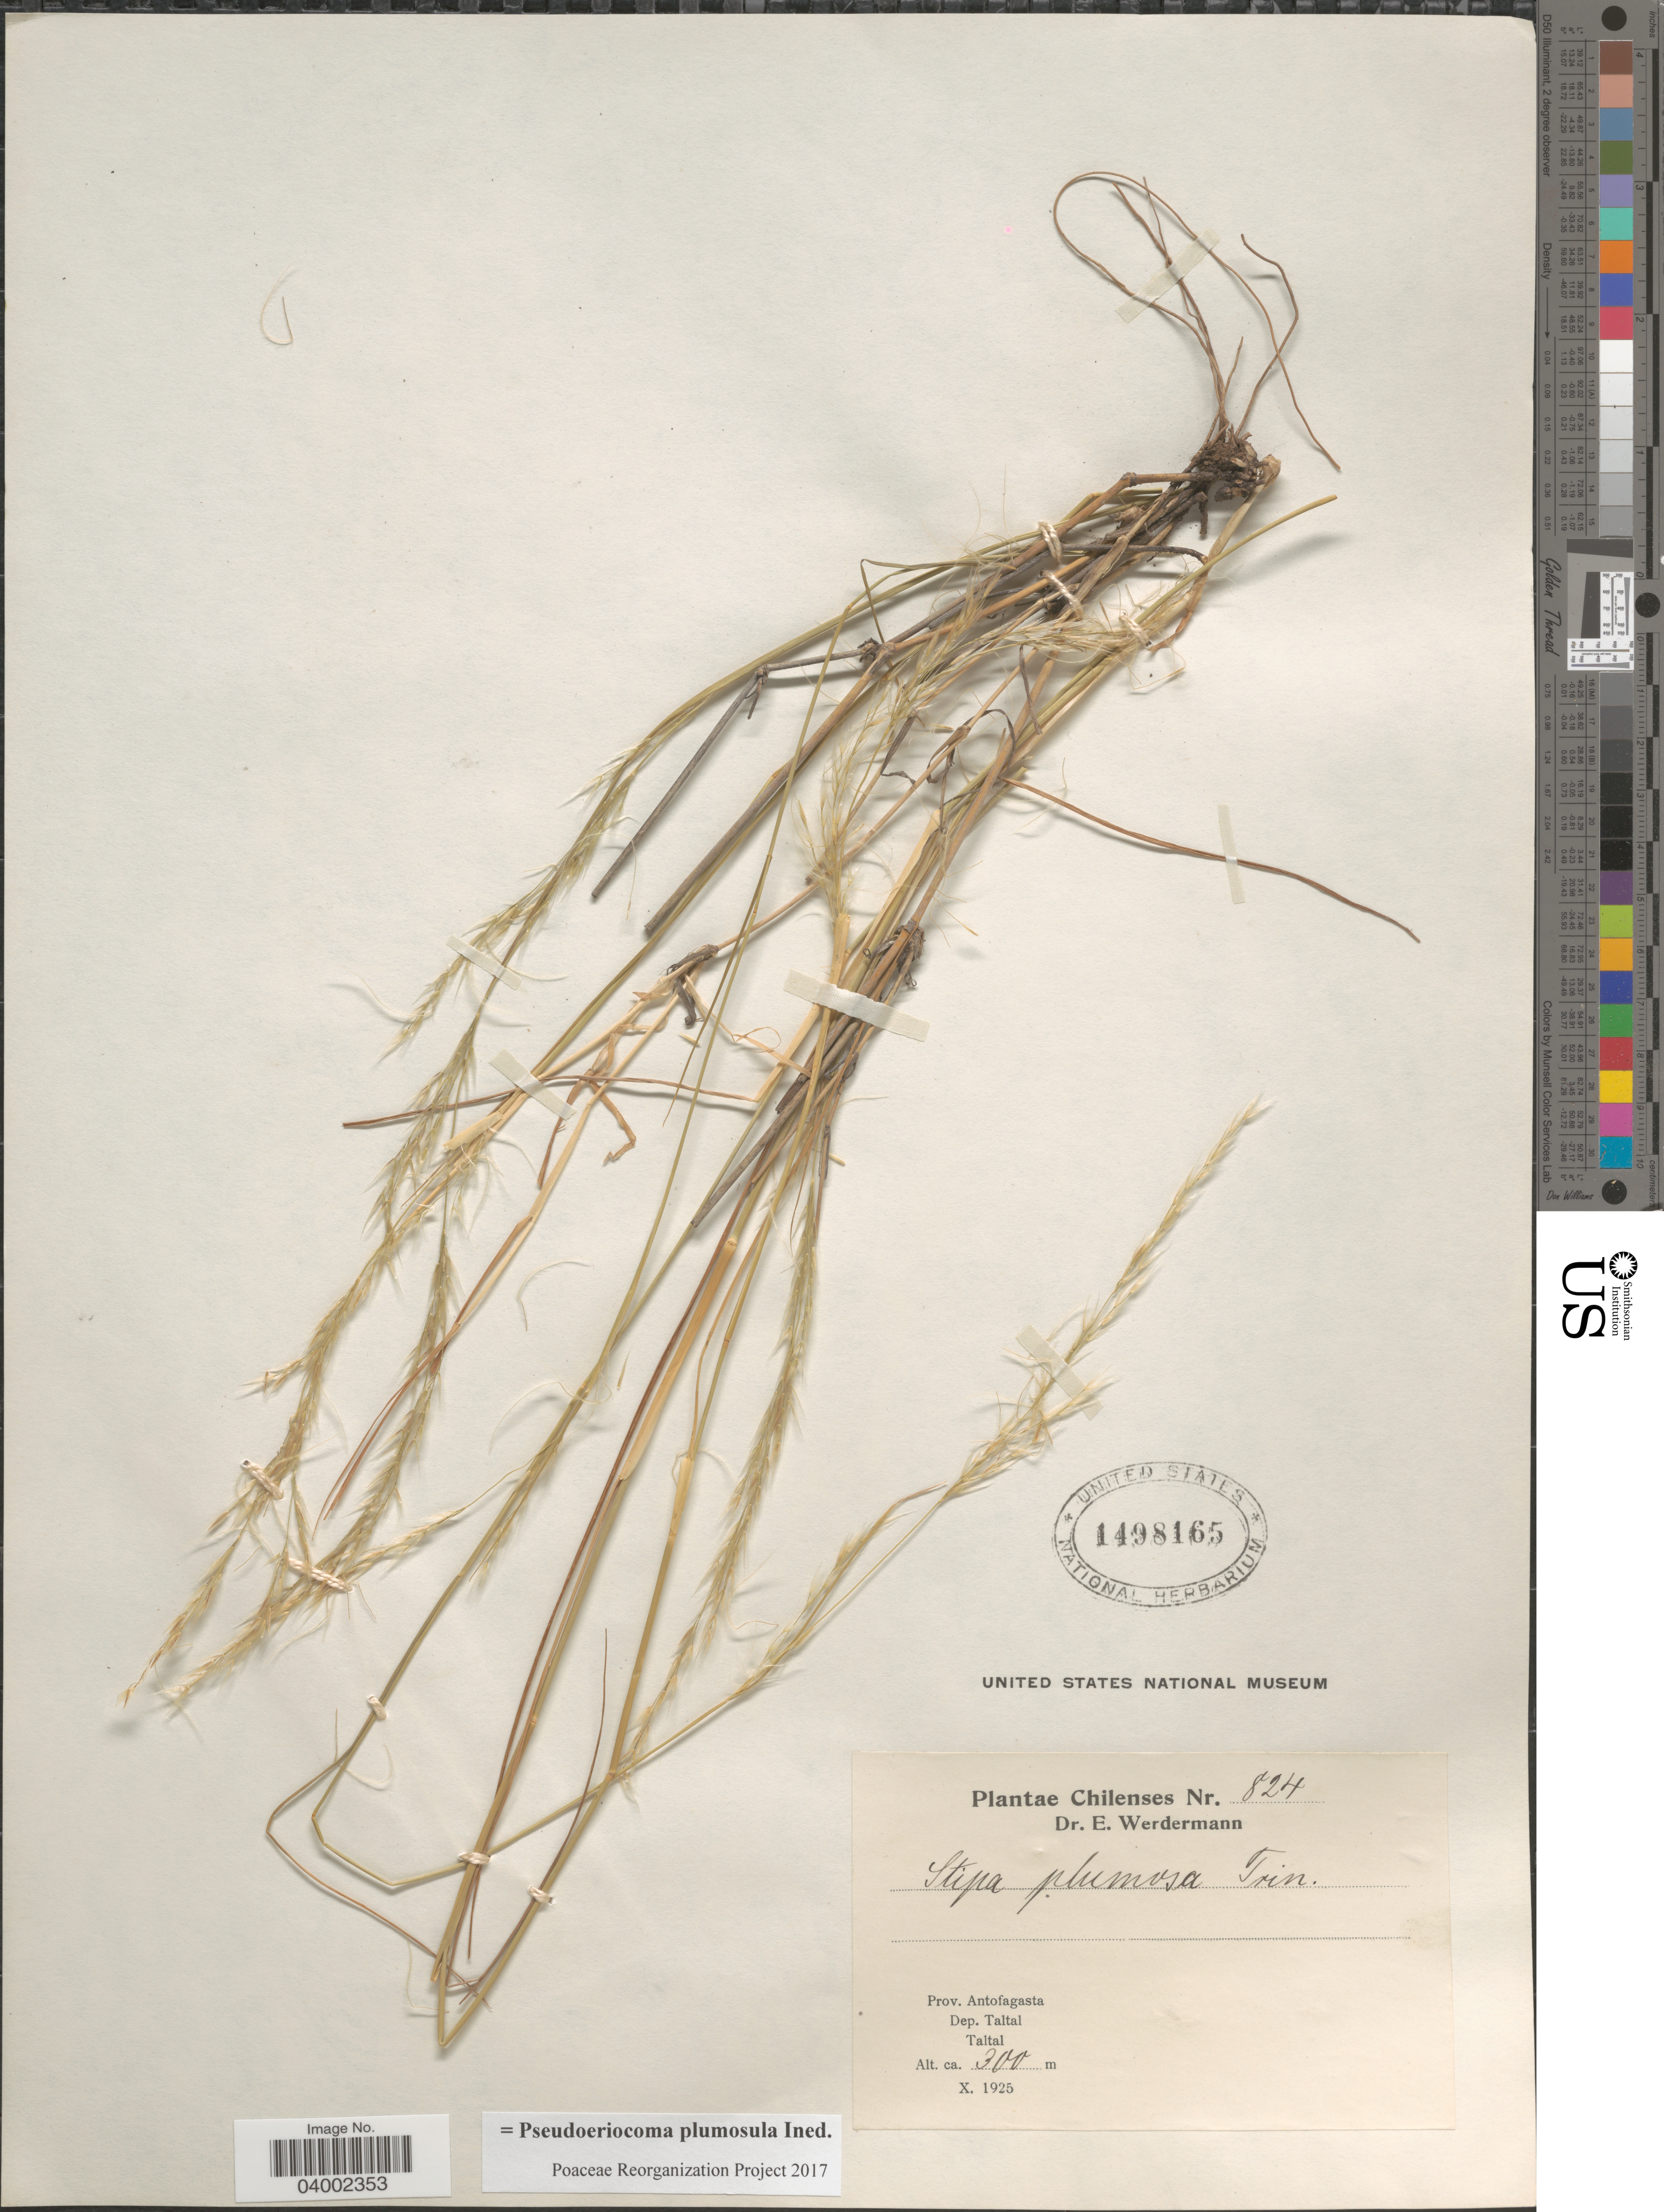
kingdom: Plantae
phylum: Tracheophyta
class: Liliopsida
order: Poales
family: Poaceae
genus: Pseudoeriocoma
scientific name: Pseudoeriocoma plumosula ined.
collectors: E. Werdermann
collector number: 824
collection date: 1925-10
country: Chile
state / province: Antofagasta (II)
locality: Dep. Taltal. Taltal.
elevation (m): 300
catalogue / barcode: US 1498165